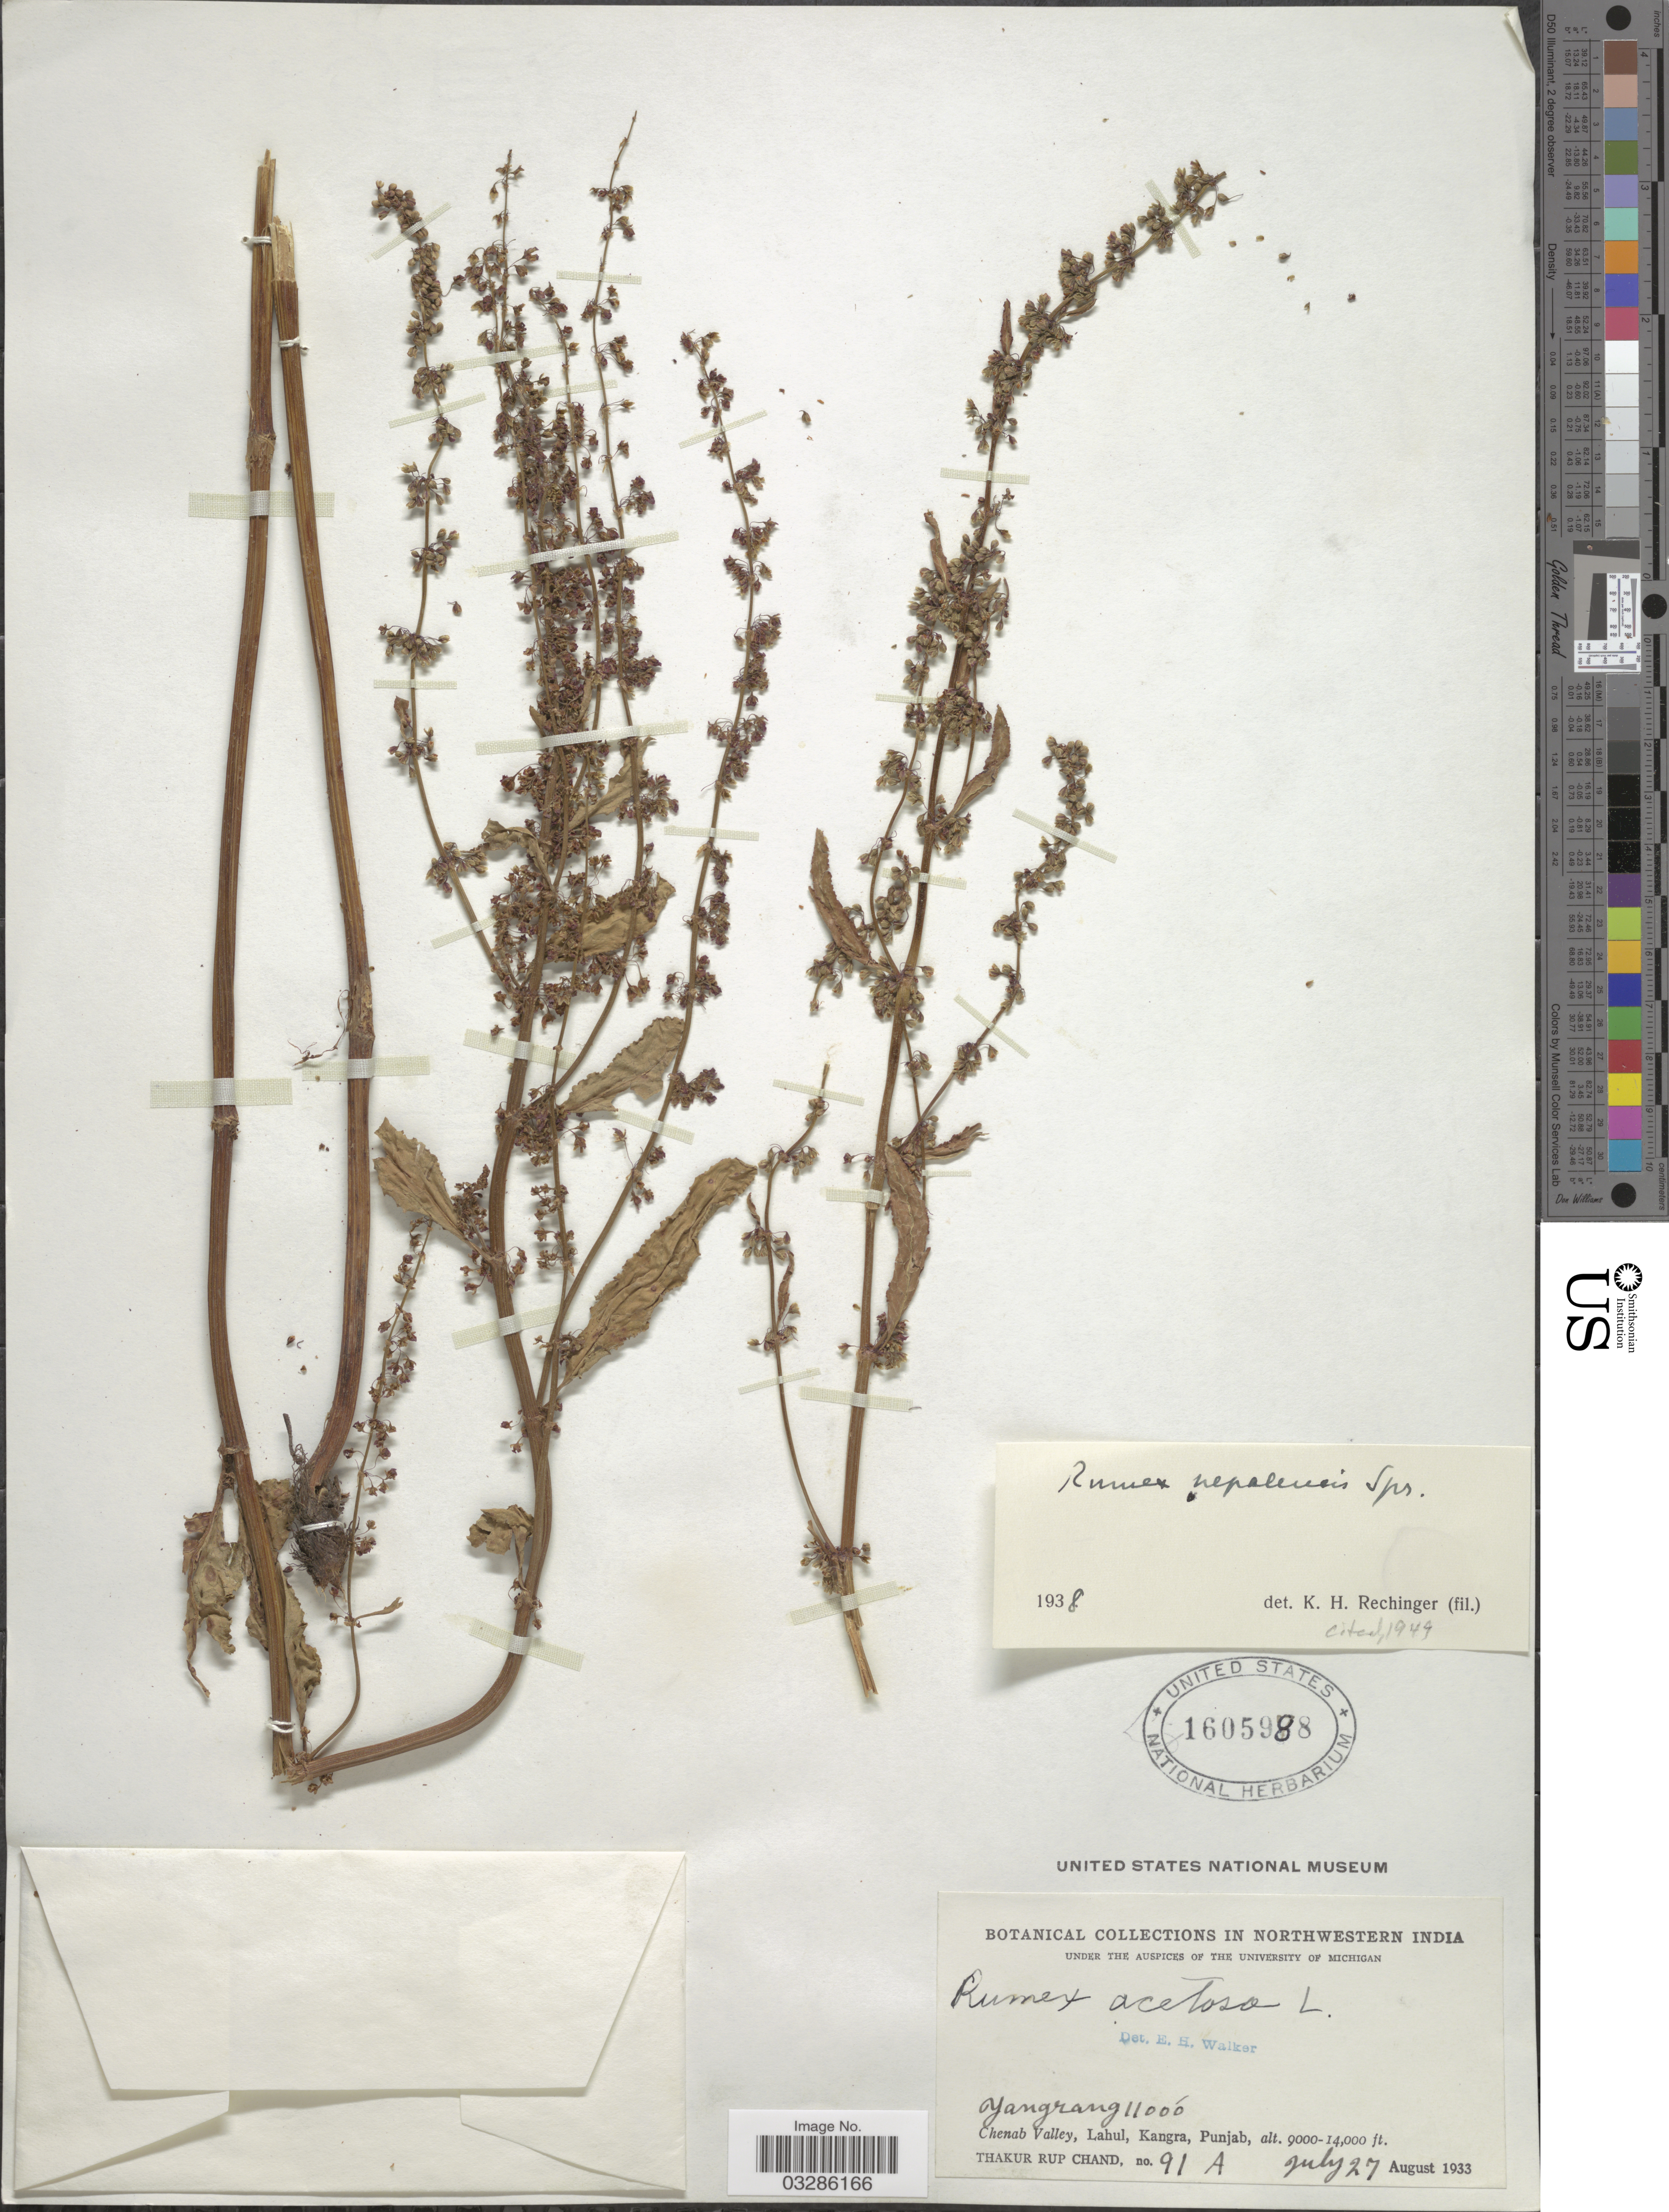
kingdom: Plantae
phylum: Tracheophyta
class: Magnoliopsida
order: Caryophyllales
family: Polygonaceae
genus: Rumex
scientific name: Rumex nepalensis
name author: Spreng.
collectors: T. R. Chand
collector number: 91A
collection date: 1933-07-27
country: India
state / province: Punjab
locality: Northwestern India. Yangrang. Chenab Valley, Lahul, Kangra, Punjab.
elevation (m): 3353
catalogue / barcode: US 1605988